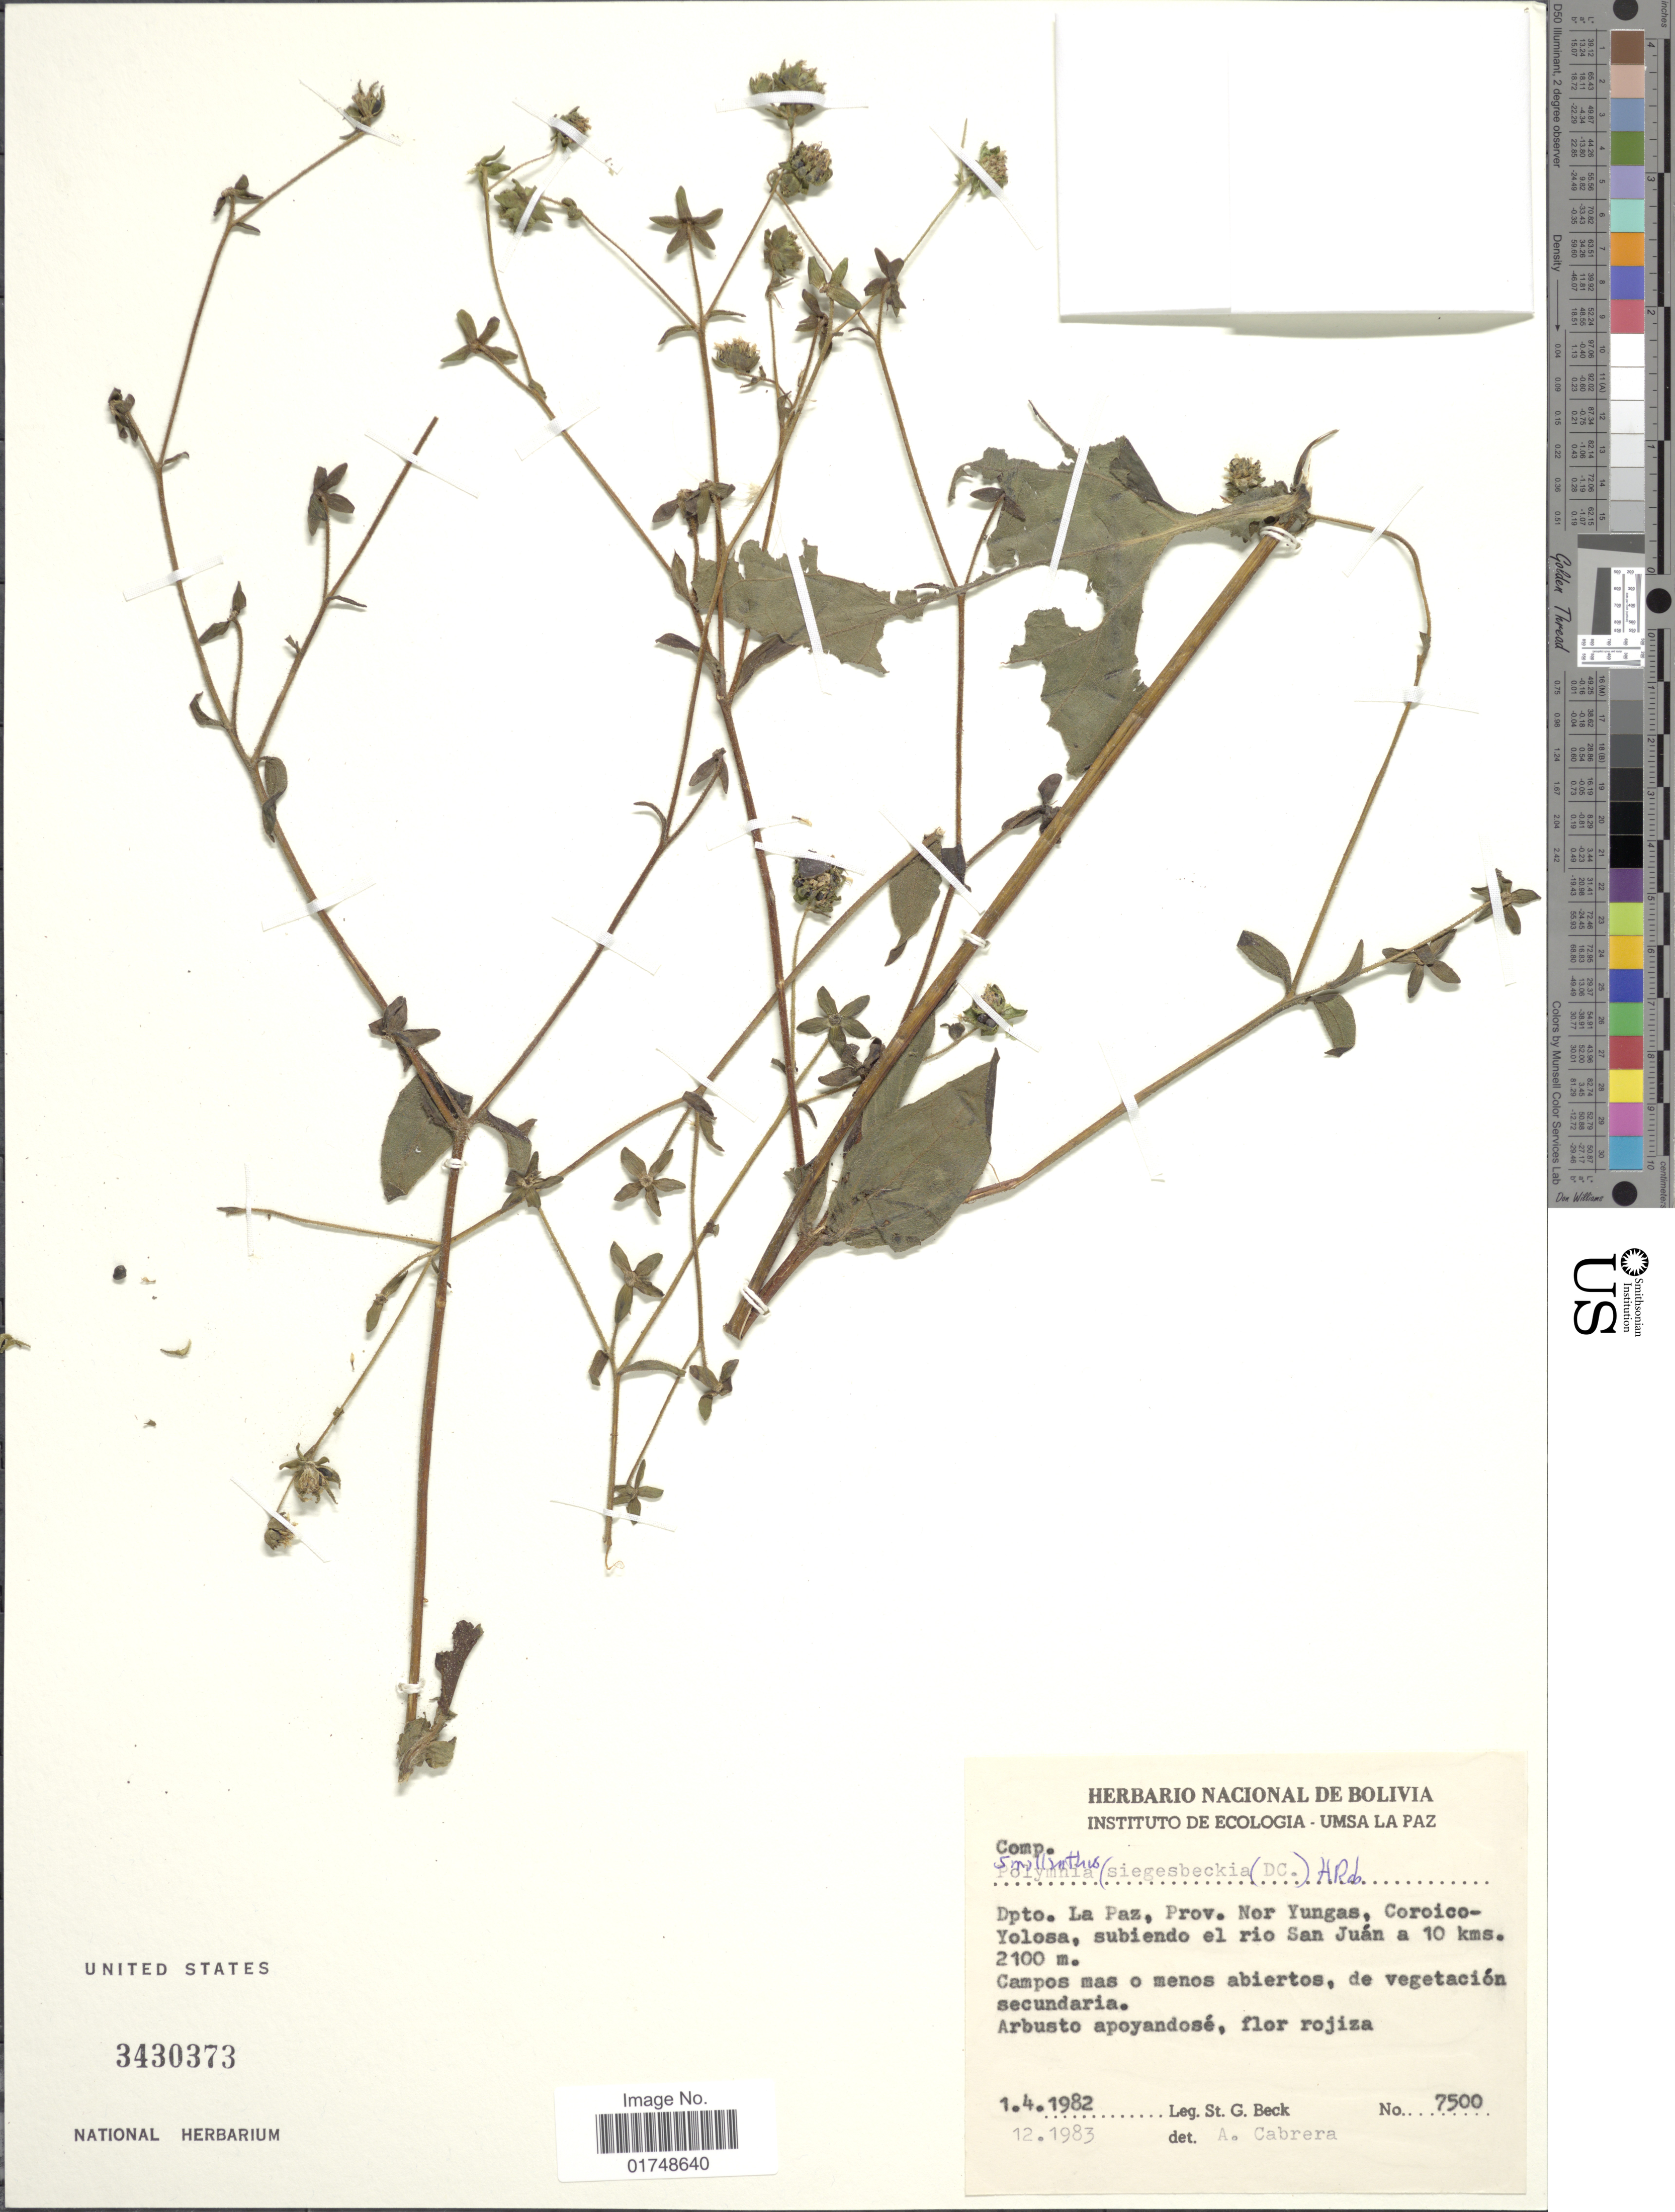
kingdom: Plantae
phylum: Tracheophyta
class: Magnoliopsida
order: Asterales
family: Asteraceae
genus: Smallanthus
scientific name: Smallanthus siegesbeckia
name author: (DC.) H. Rob.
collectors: S. G. Beck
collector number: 7500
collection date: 1982-04-01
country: Bolivia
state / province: La Paz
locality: Dpto. La Paz, Prov. Nor Yungas, Coroico-Yolosa, subiendo el rio San Juan a 10 kms.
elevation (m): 2100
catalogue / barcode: US 3430373